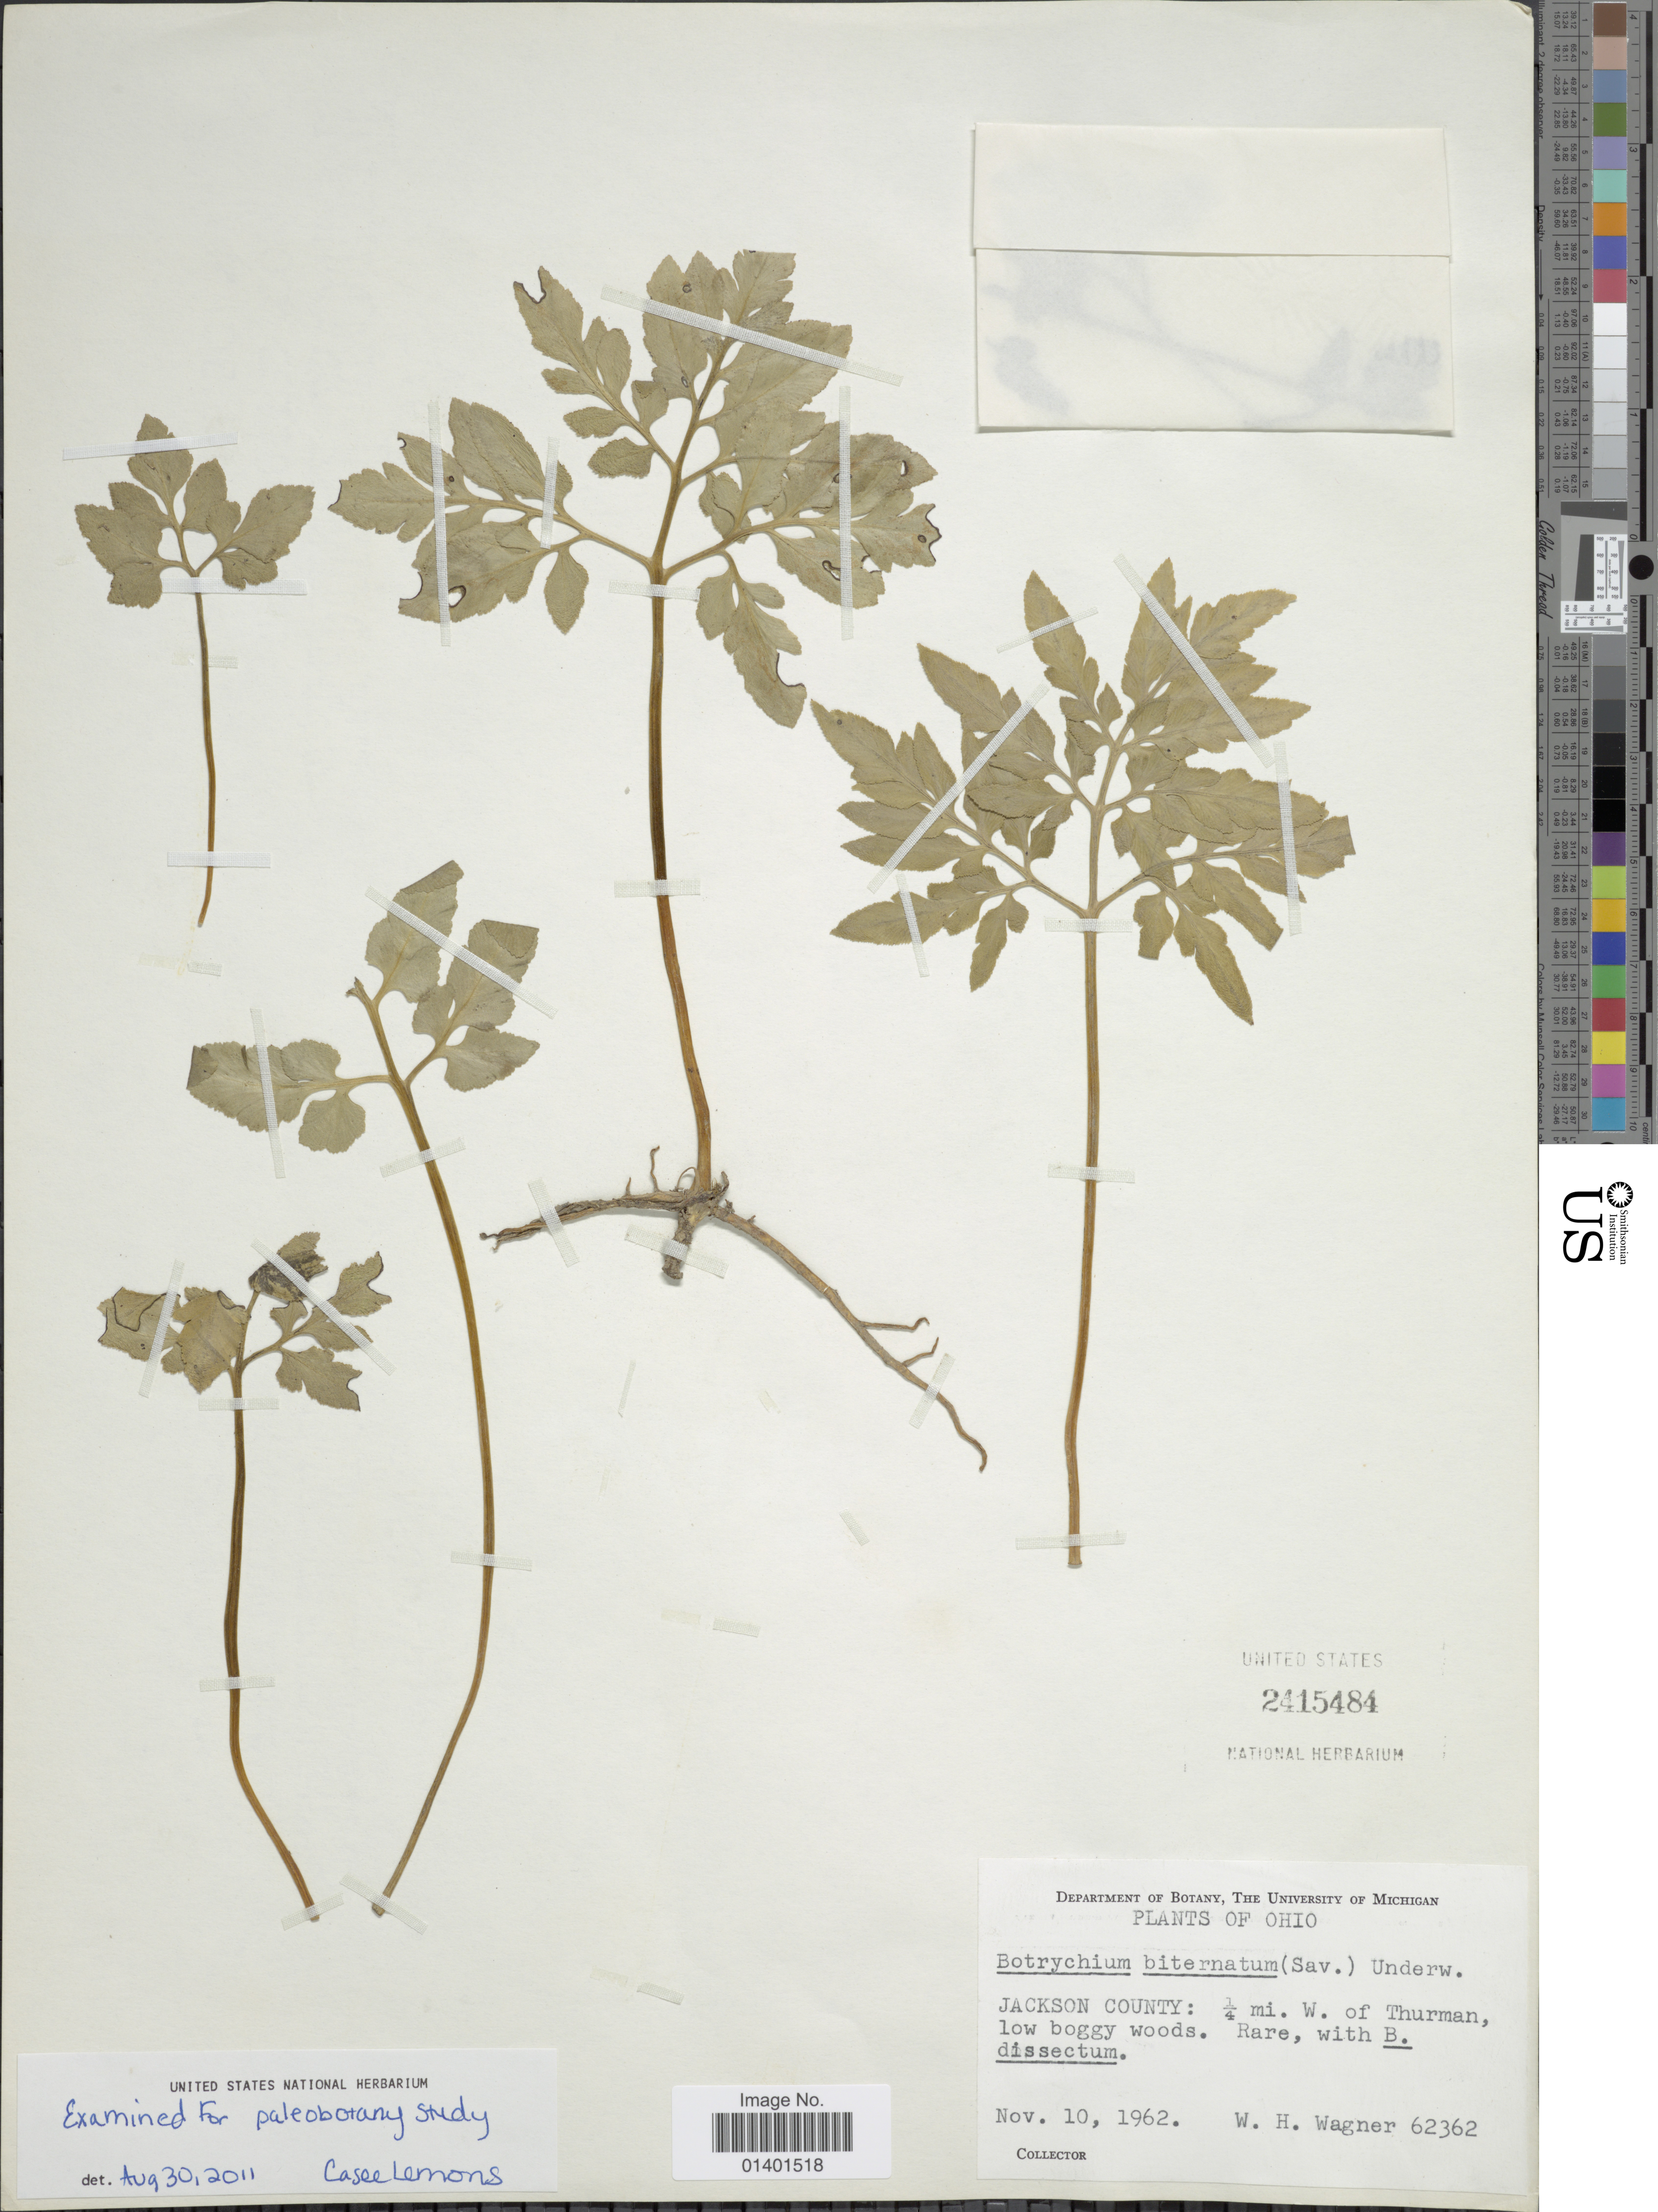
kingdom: Plantae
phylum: Tracheophyta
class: Polypodiopsida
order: Ophioglossales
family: Ophioglossaceae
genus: Botrychium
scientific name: Botrychium biternatum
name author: (Sav.) Underw.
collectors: W. H. Wagner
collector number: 62362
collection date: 1962-11-10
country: United States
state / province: Ohio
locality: Jackson County: ¼ mi. W of Thurman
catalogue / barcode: US 2415484